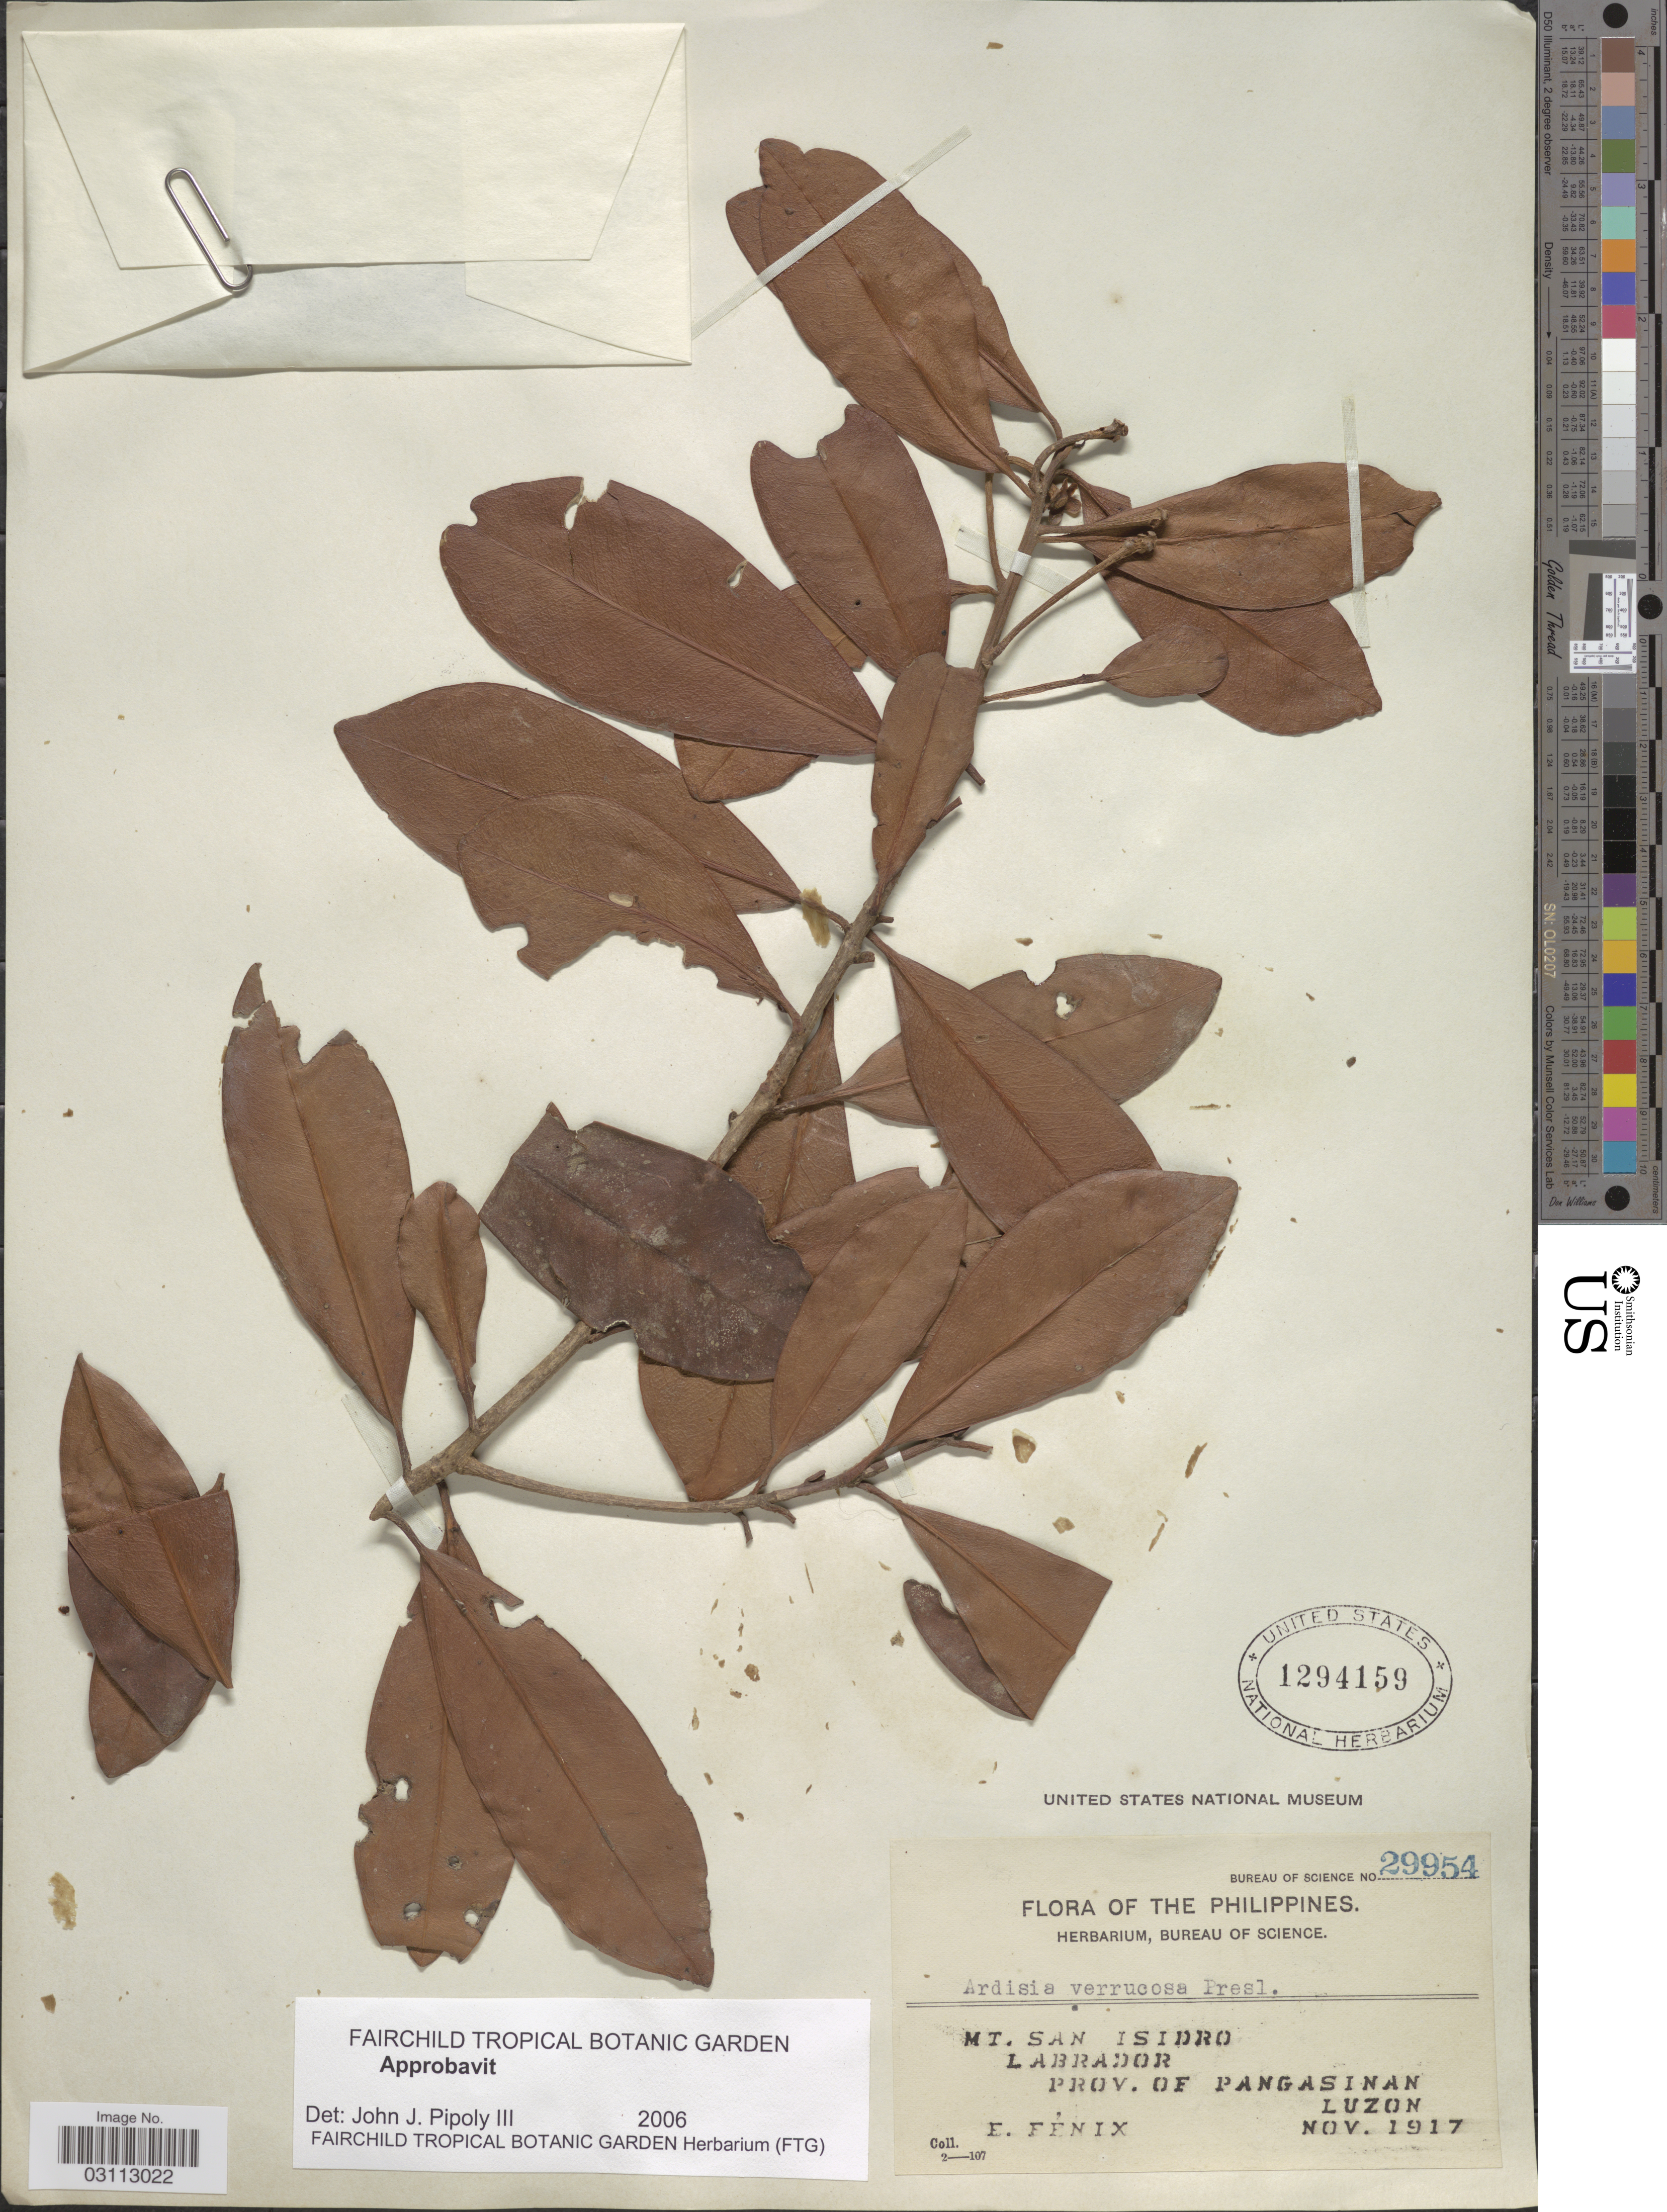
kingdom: Plantae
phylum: Tracheophyta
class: Magnoliopsida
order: Ericales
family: Primulaceae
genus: Ardisia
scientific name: Ardisia verrucosa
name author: C. Presl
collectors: E. Fénix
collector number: Bureau of Science 29954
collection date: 1917-11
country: Philippines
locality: Mt. San Isidro. Labrador. Prov. of Pangasinan. Luzon.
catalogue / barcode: US 1294159